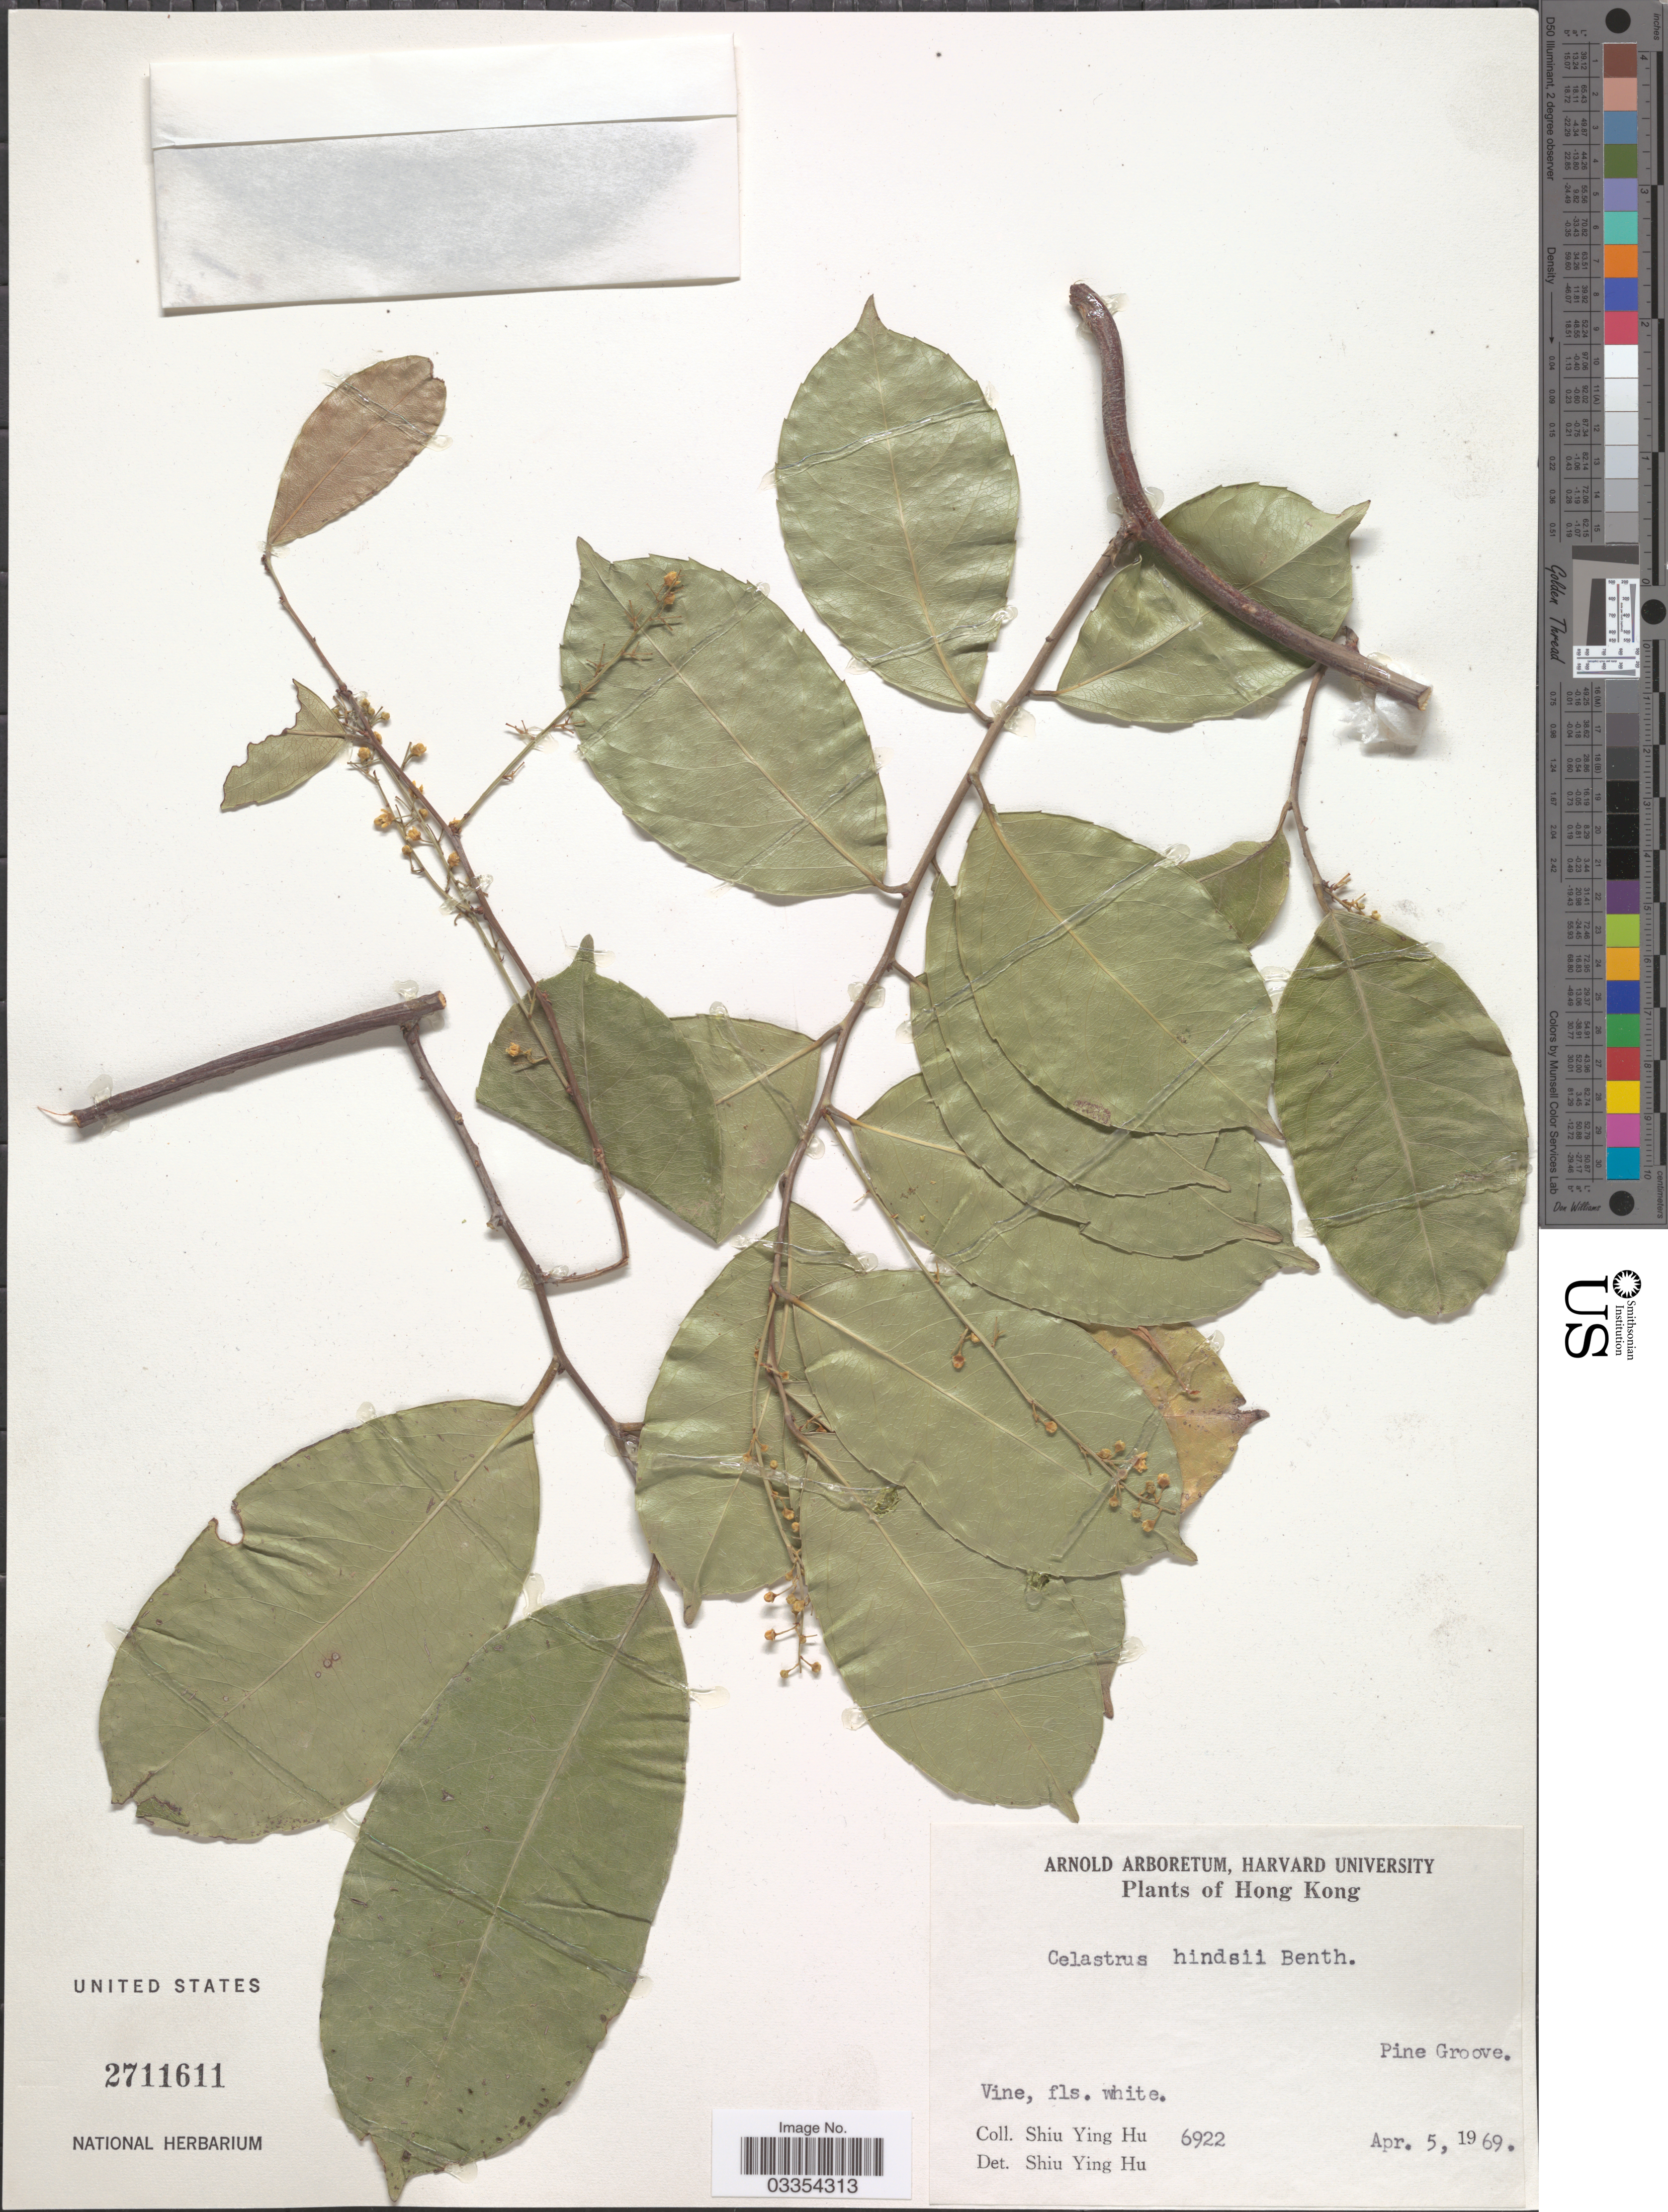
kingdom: Plantae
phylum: Tracheophyta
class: Magnoliopsida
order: Celastrales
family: Celastraceae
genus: Celastrus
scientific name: Celastrus hindsii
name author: Benth.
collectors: S. Y. Hu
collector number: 6922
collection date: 1969-04-05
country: China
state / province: Hong Kong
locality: Pine Groove.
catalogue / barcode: US 2711611